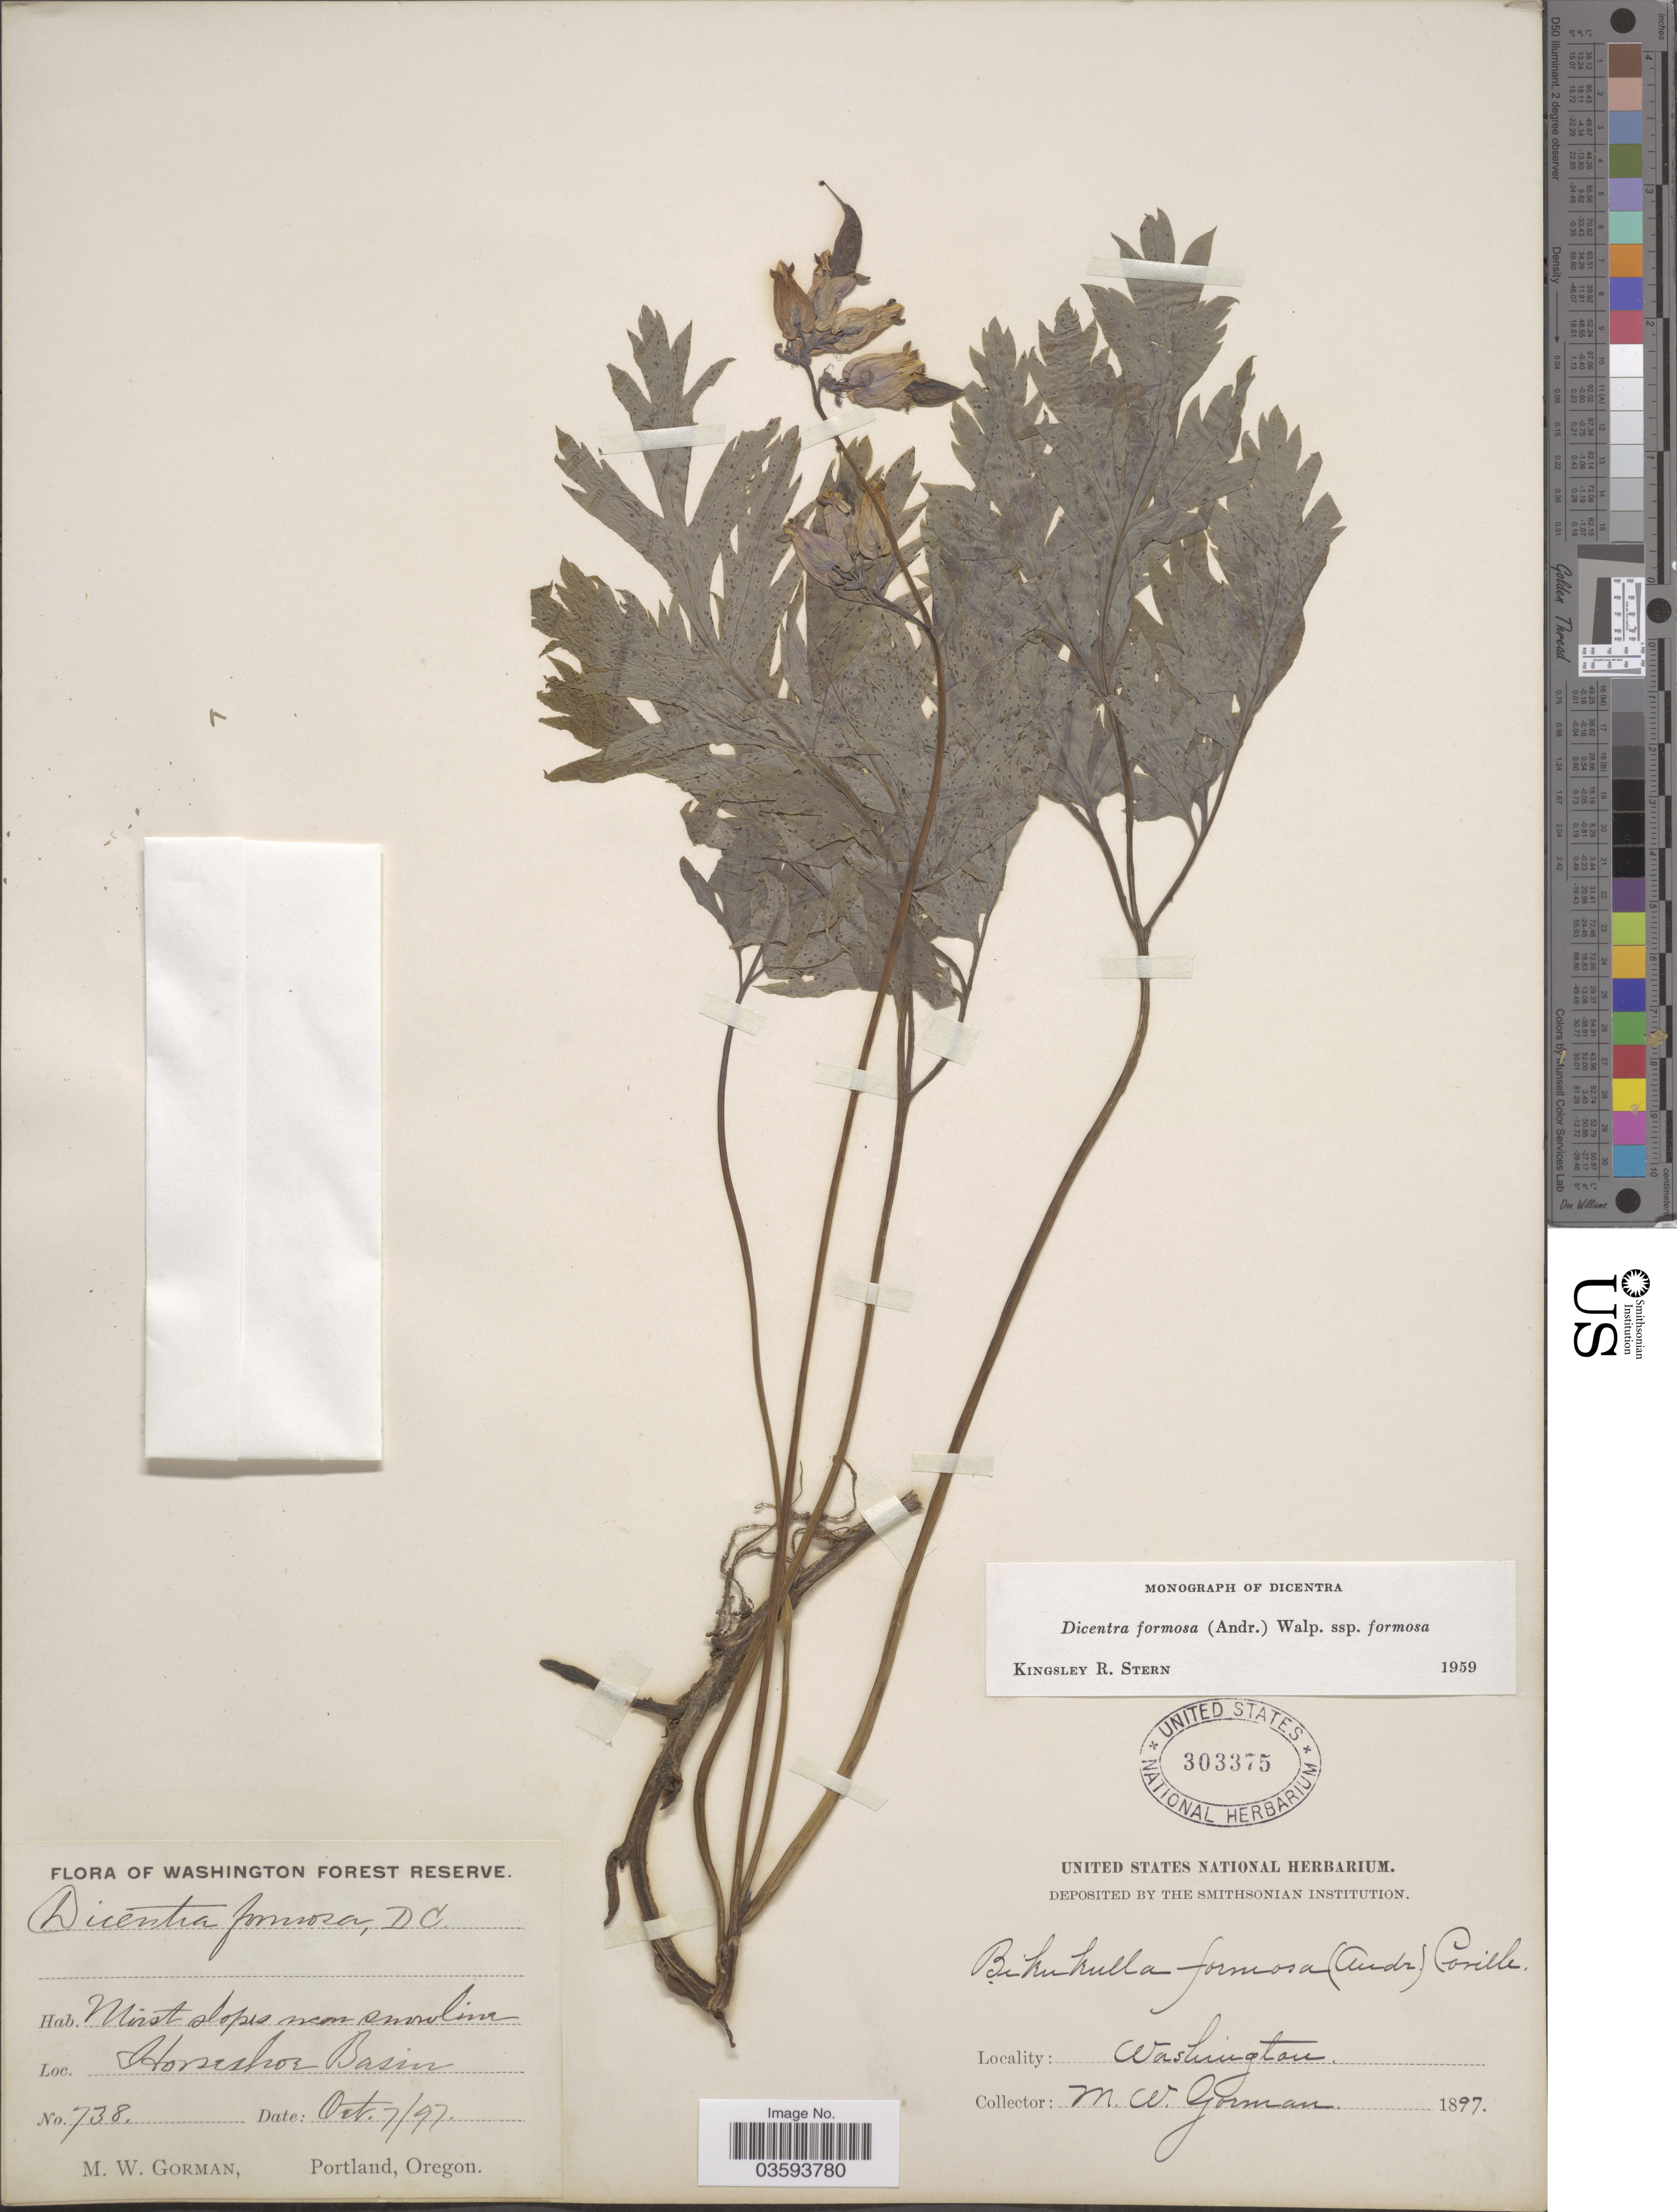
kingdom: Plantae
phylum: Tracheophyta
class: Magnoliopsida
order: Ranunculales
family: Papaveraceae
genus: Dicentra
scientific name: Dicentra formosa subsp. formosa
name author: (Haw.) Walp.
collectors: M. W. Gorman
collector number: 738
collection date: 1897-10-07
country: United States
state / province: Washington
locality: Moist slopes near snowline. Washington Forest Reserve. Horseshoe Basin.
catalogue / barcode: US 303375